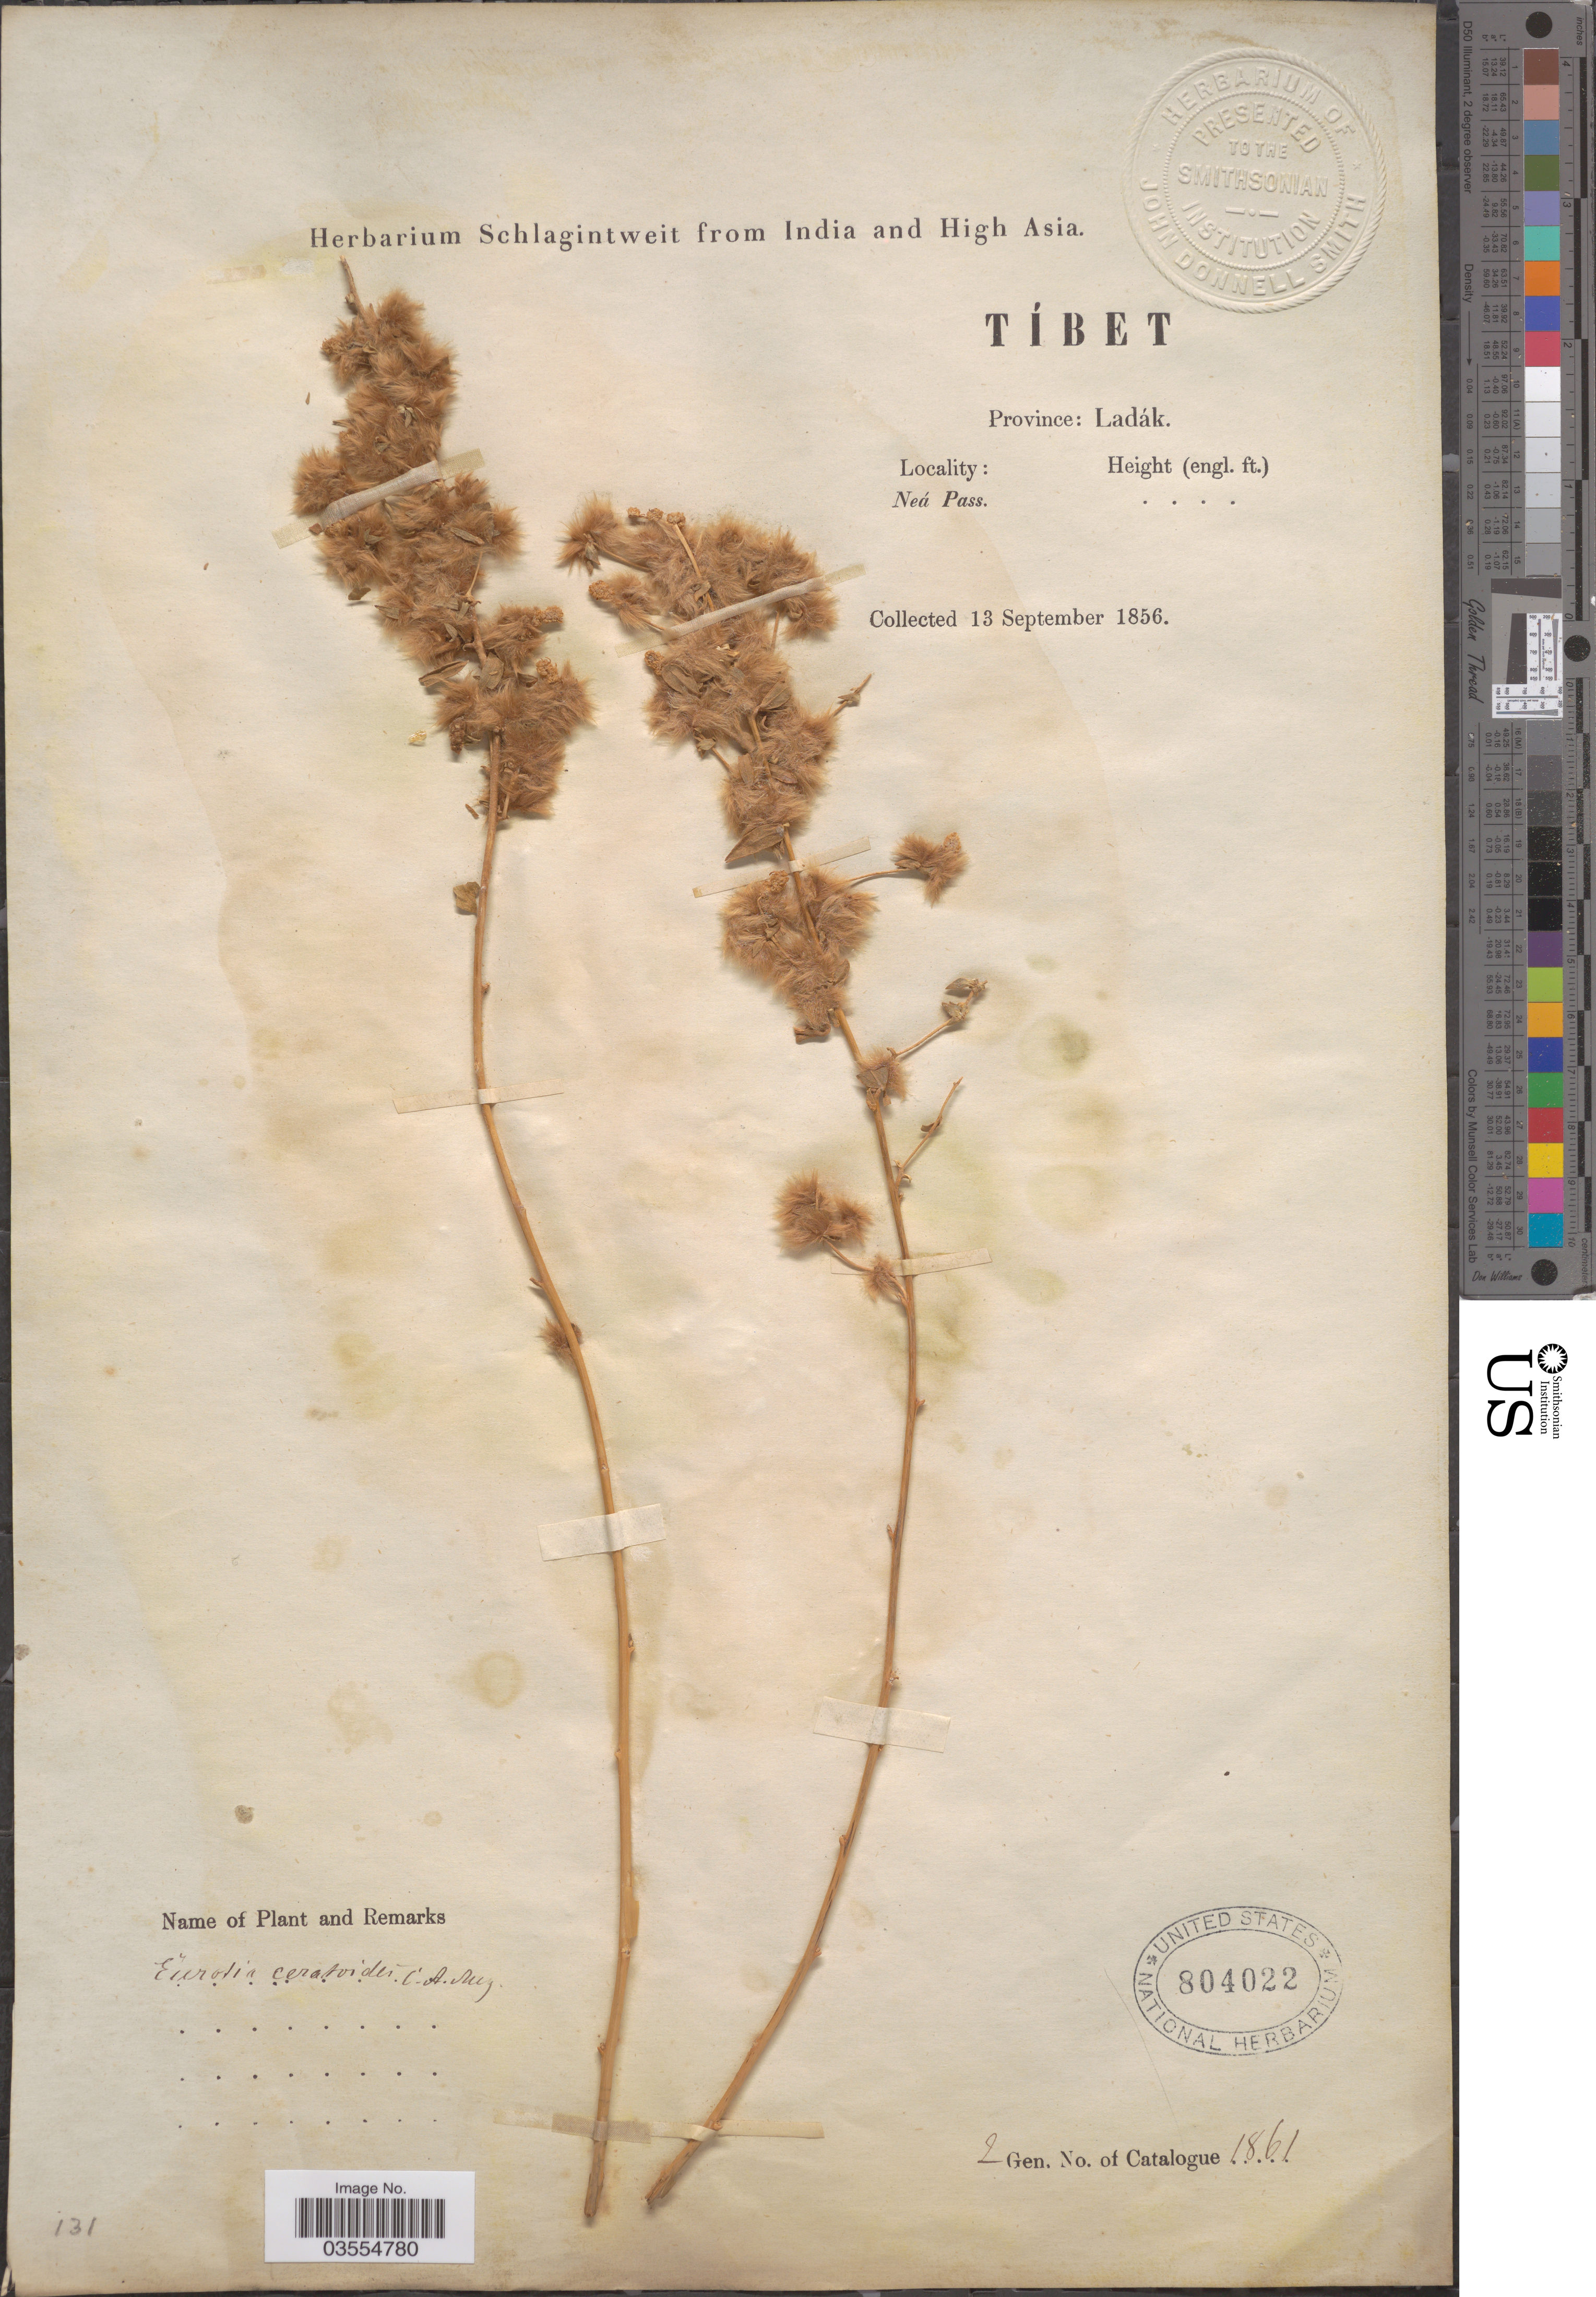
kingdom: Plantae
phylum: Tracheophyta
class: Magnoliopsida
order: Caryophyllales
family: Amaranthaceae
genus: Krascheninnikovia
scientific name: Krascheninnikovia ceratoides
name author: (L.) Gueldenst.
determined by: U.S. National Herbarium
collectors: ex herb. Schlagintweit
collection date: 1856-09-13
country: China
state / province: Xizang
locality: Tíbet. Neá Pass.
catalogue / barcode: US 804022